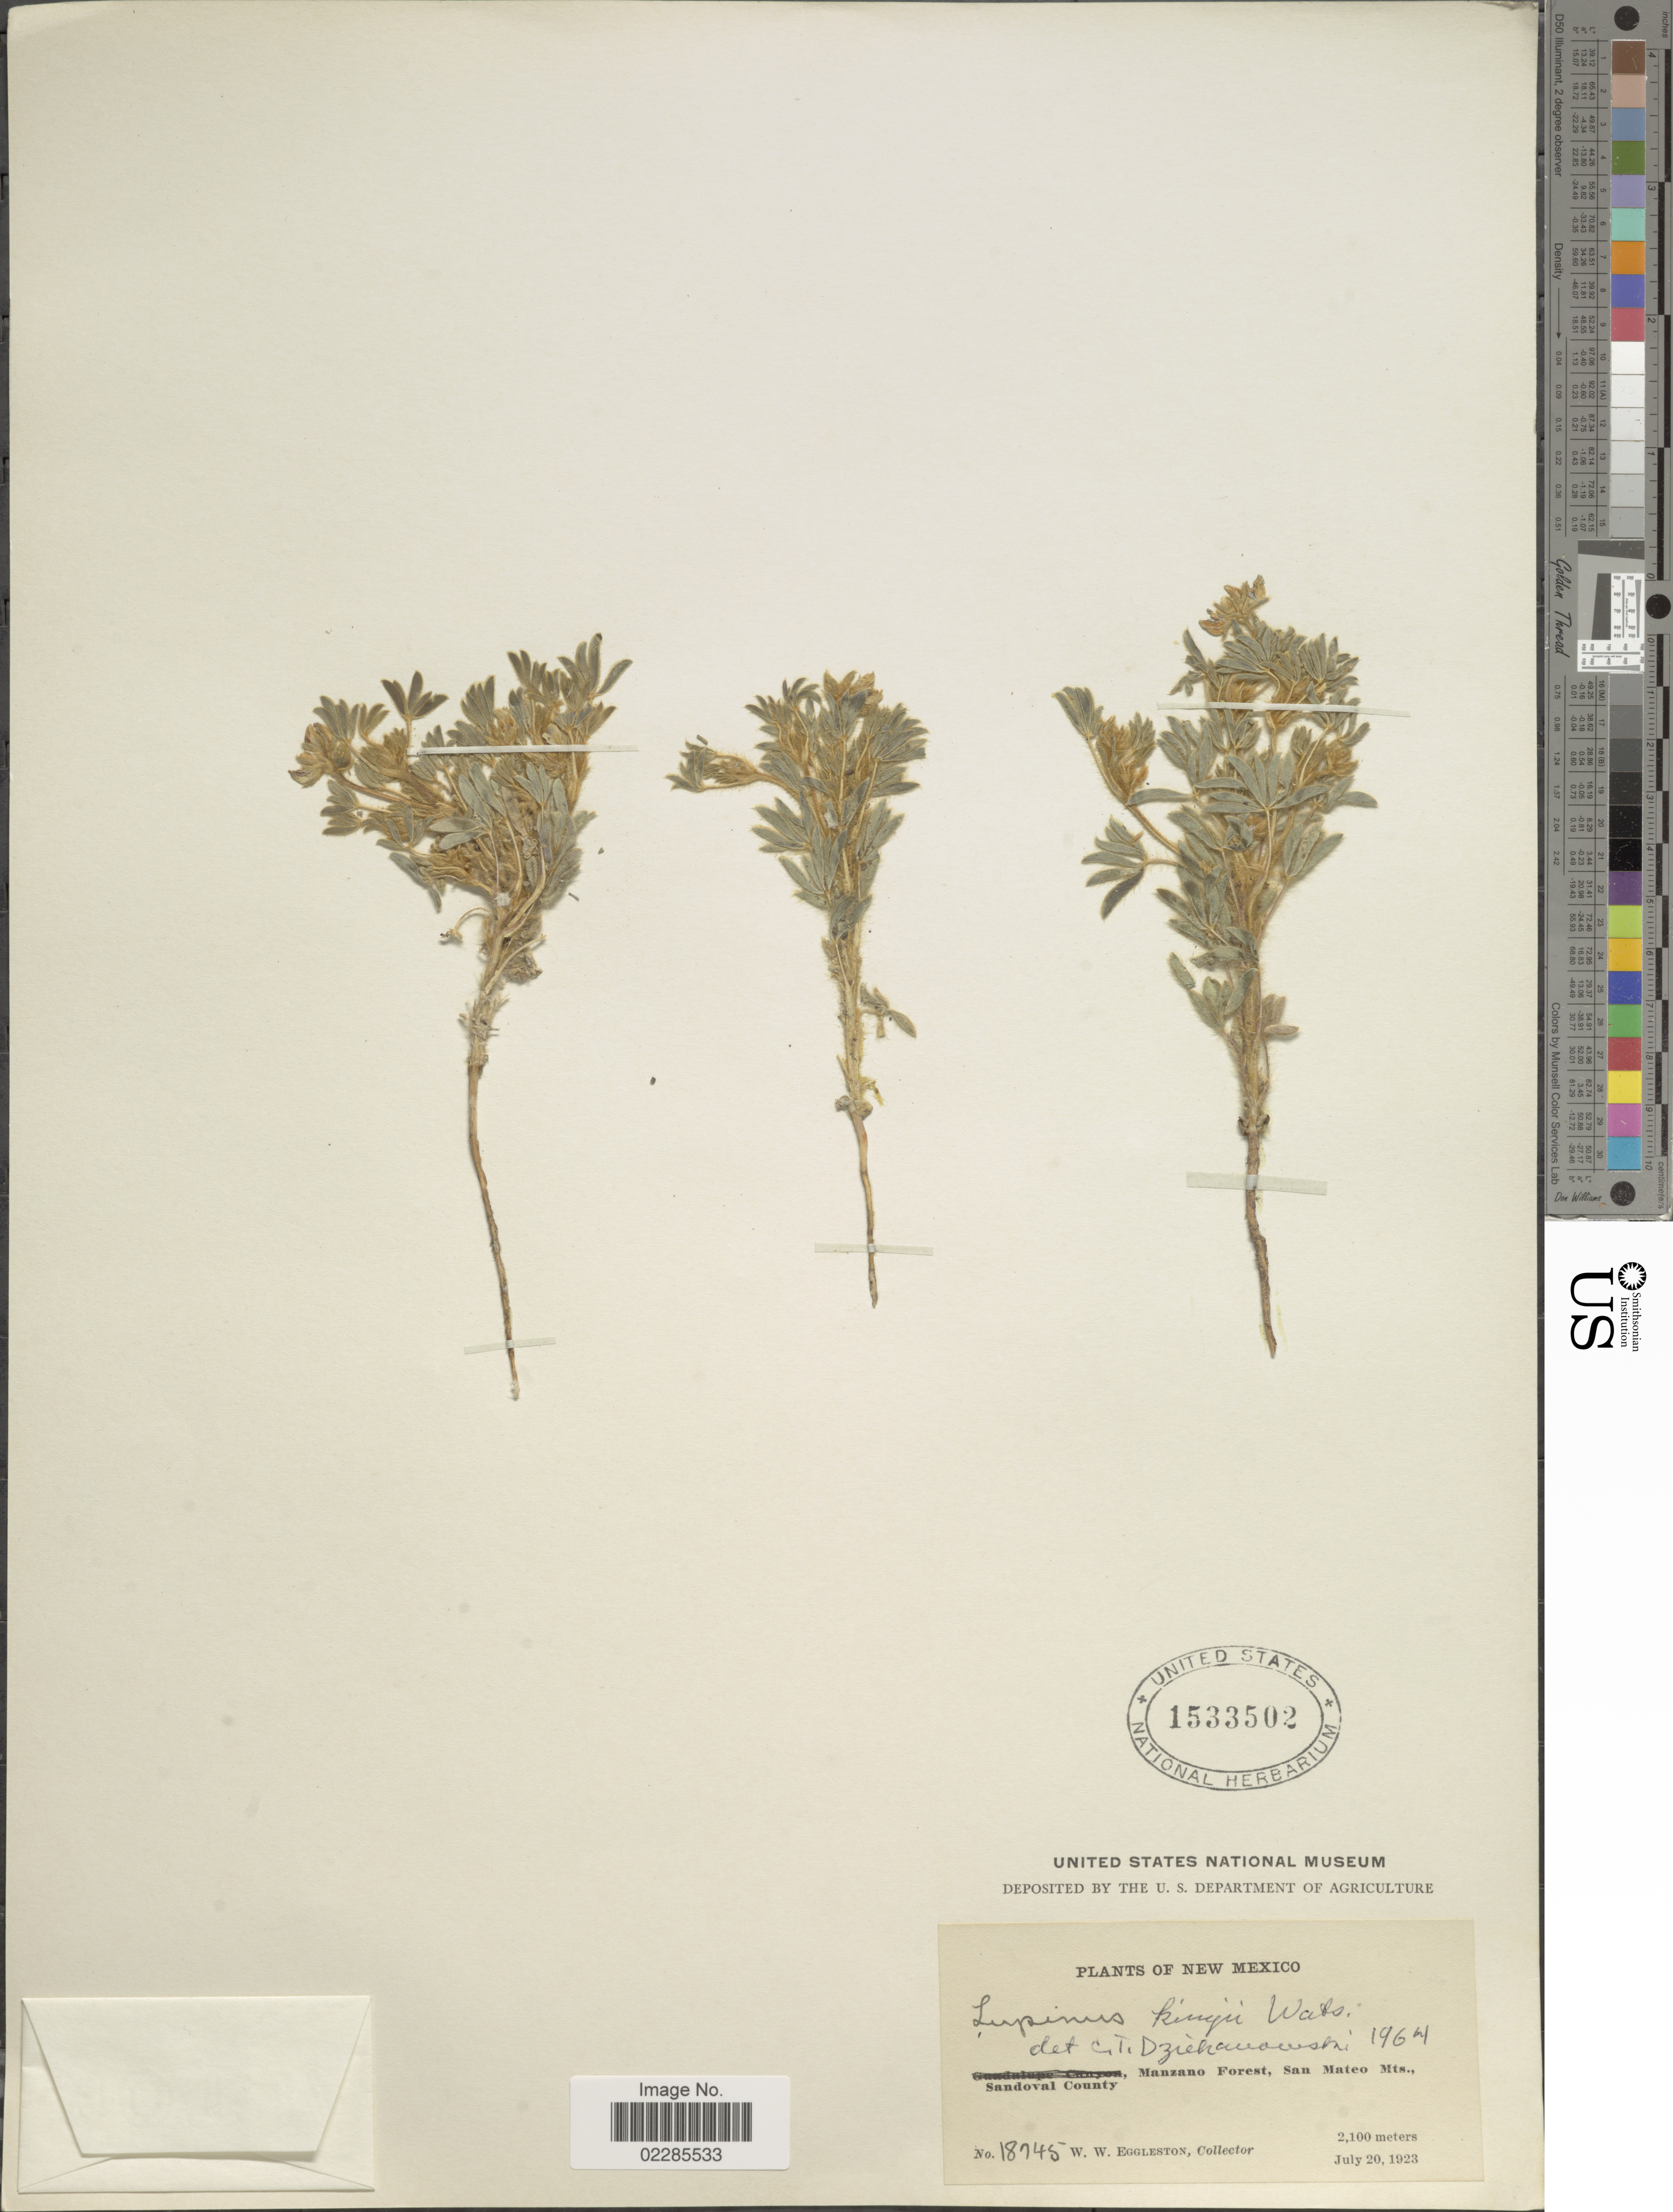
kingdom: Plantae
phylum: Tracheophyta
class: Magnoliopsida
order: Fabales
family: Fabaceae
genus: Lupinus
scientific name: Lupinus kingii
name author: S. Watson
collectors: W. W. Eggleston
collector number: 18745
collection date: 1923-07-20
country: United States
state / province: New Mexico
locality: Manzano Forest, San Mateo Mts., Sandoval County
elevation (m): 2100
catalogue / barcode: US 1533502